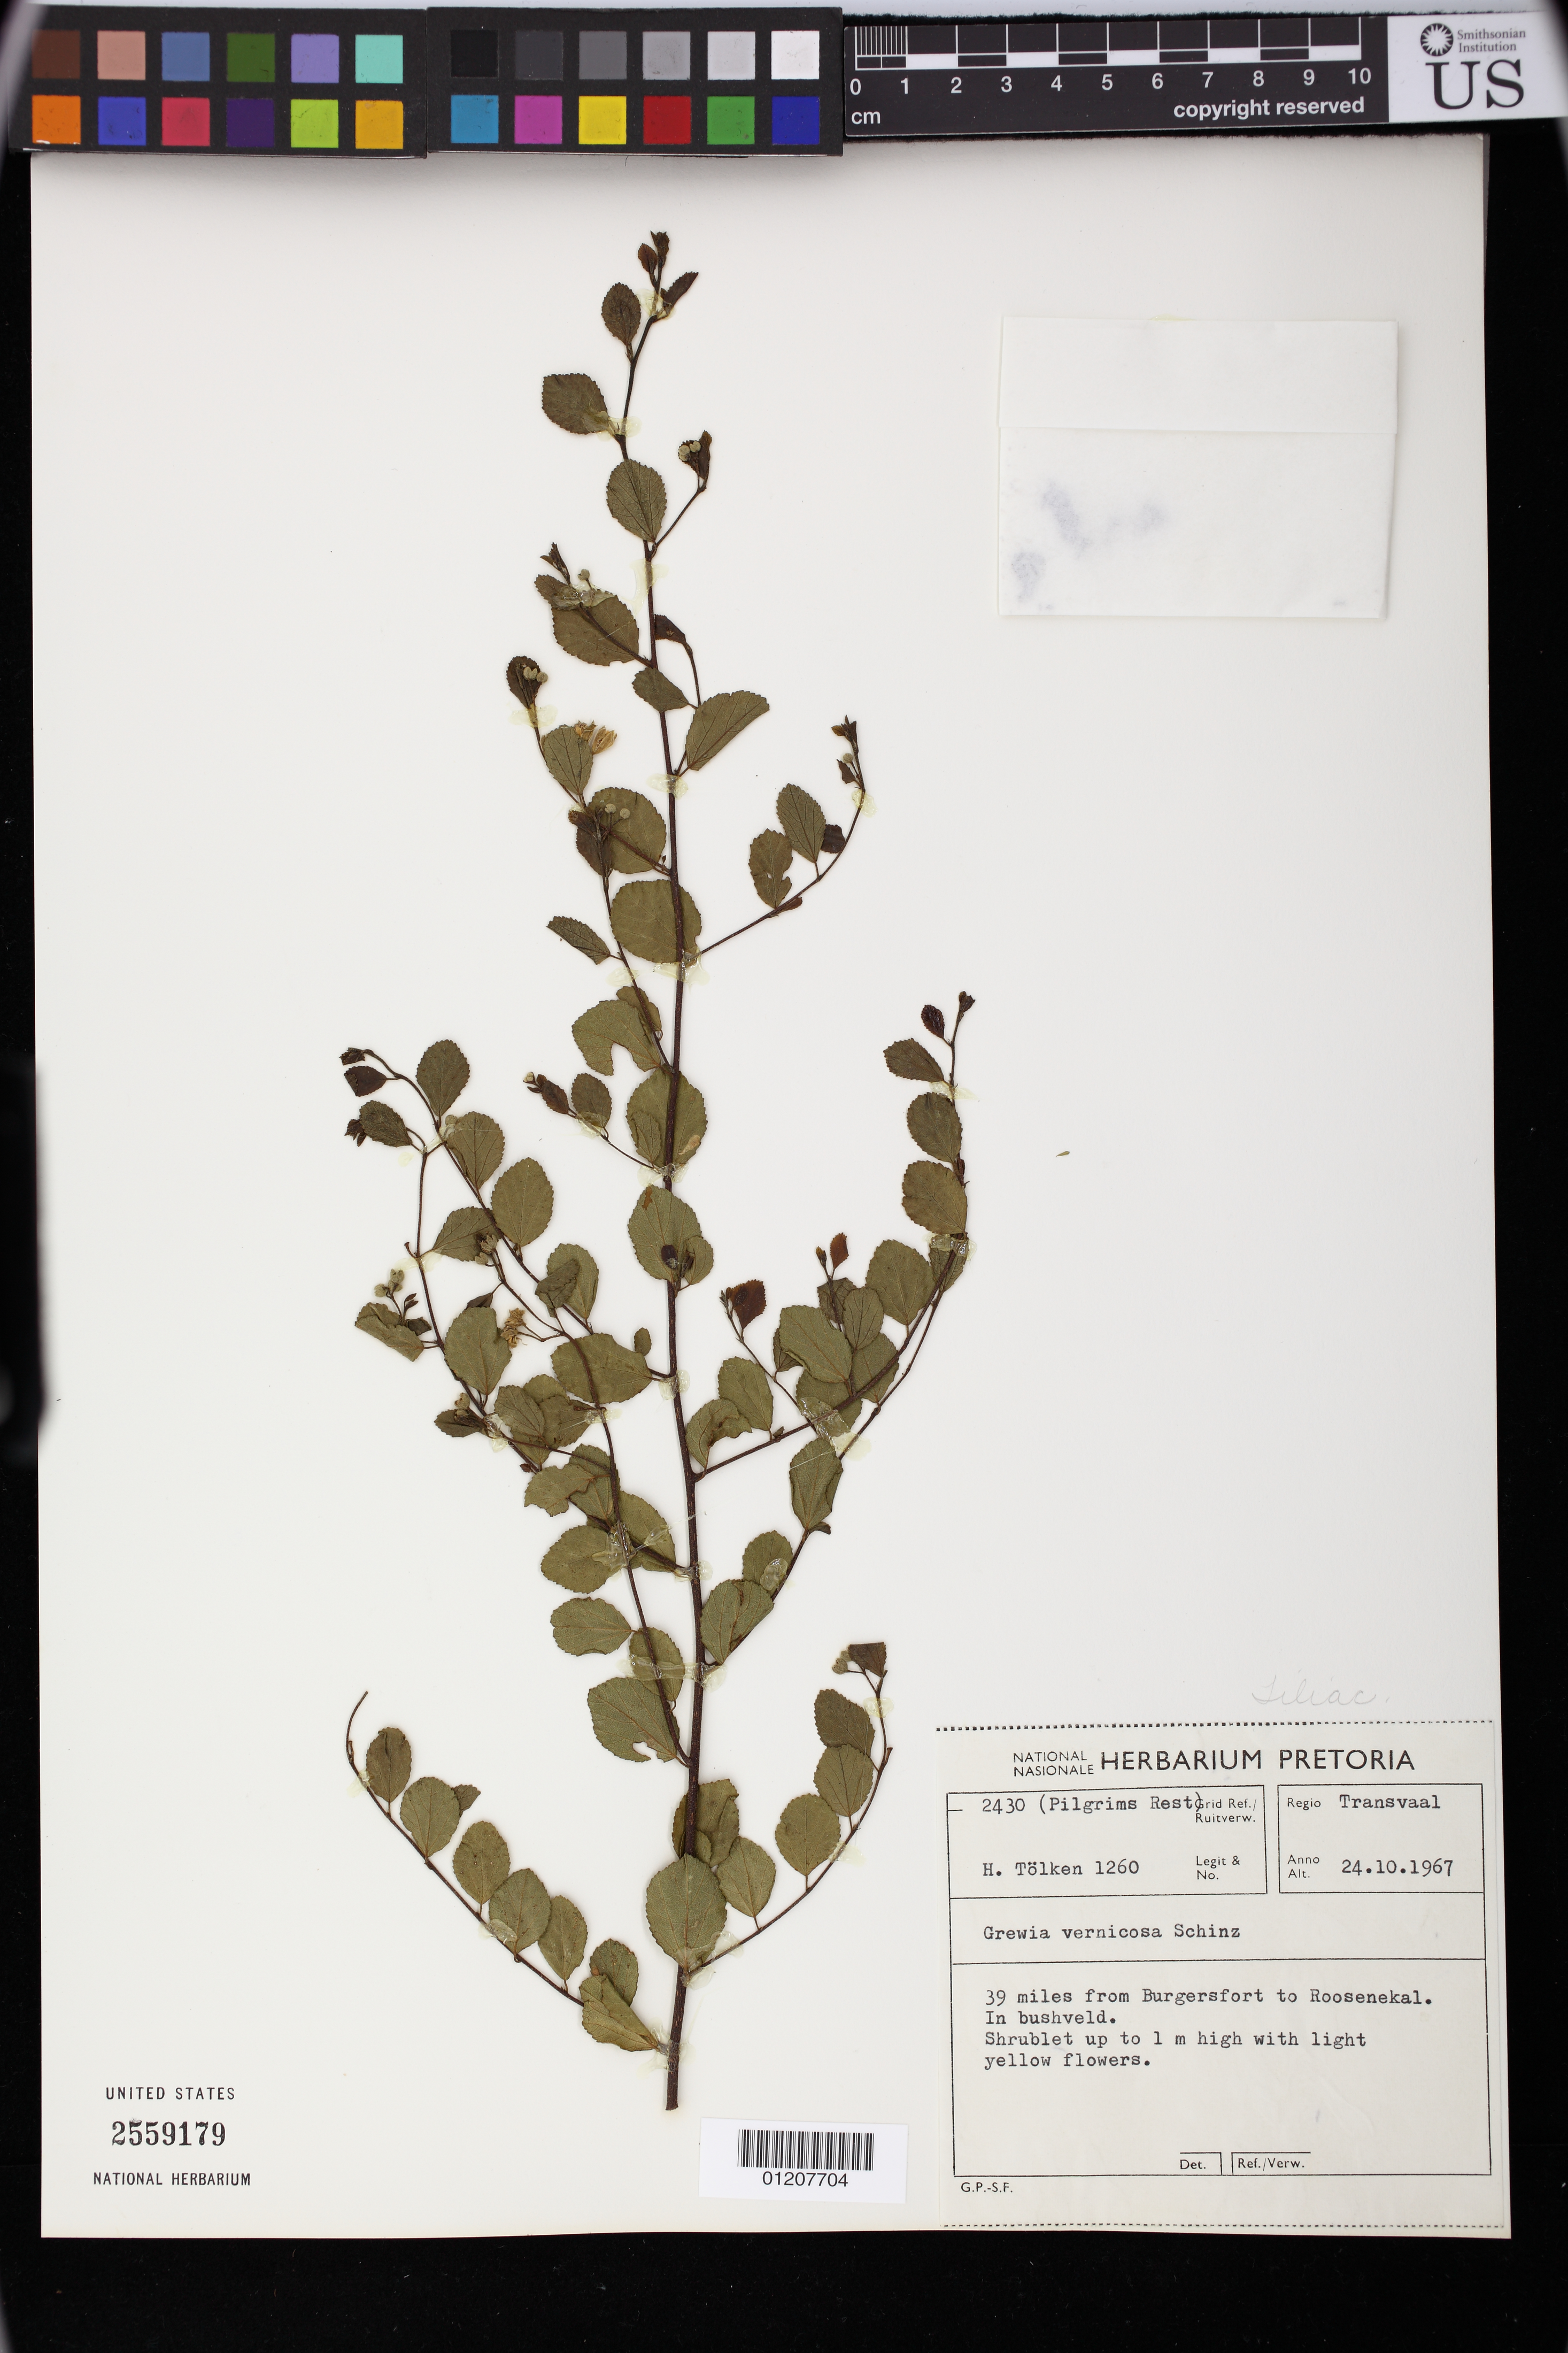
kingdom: Plantae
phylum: Tracheophyta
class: Magnoliopsida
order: Malvales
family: Malvaceae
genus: Grewia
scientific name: Grewia vernicosa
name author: Schinz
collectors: H. R. Tölken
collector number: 1260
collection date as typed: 24 Oct 1967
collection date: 1967-10-24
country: South Africa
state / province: Mpumalanga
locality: Pilgrims Rest, Transvaal.. 39 miles from Burgersfort to Roosenekal. In bushveld.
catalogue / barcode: US 2559179